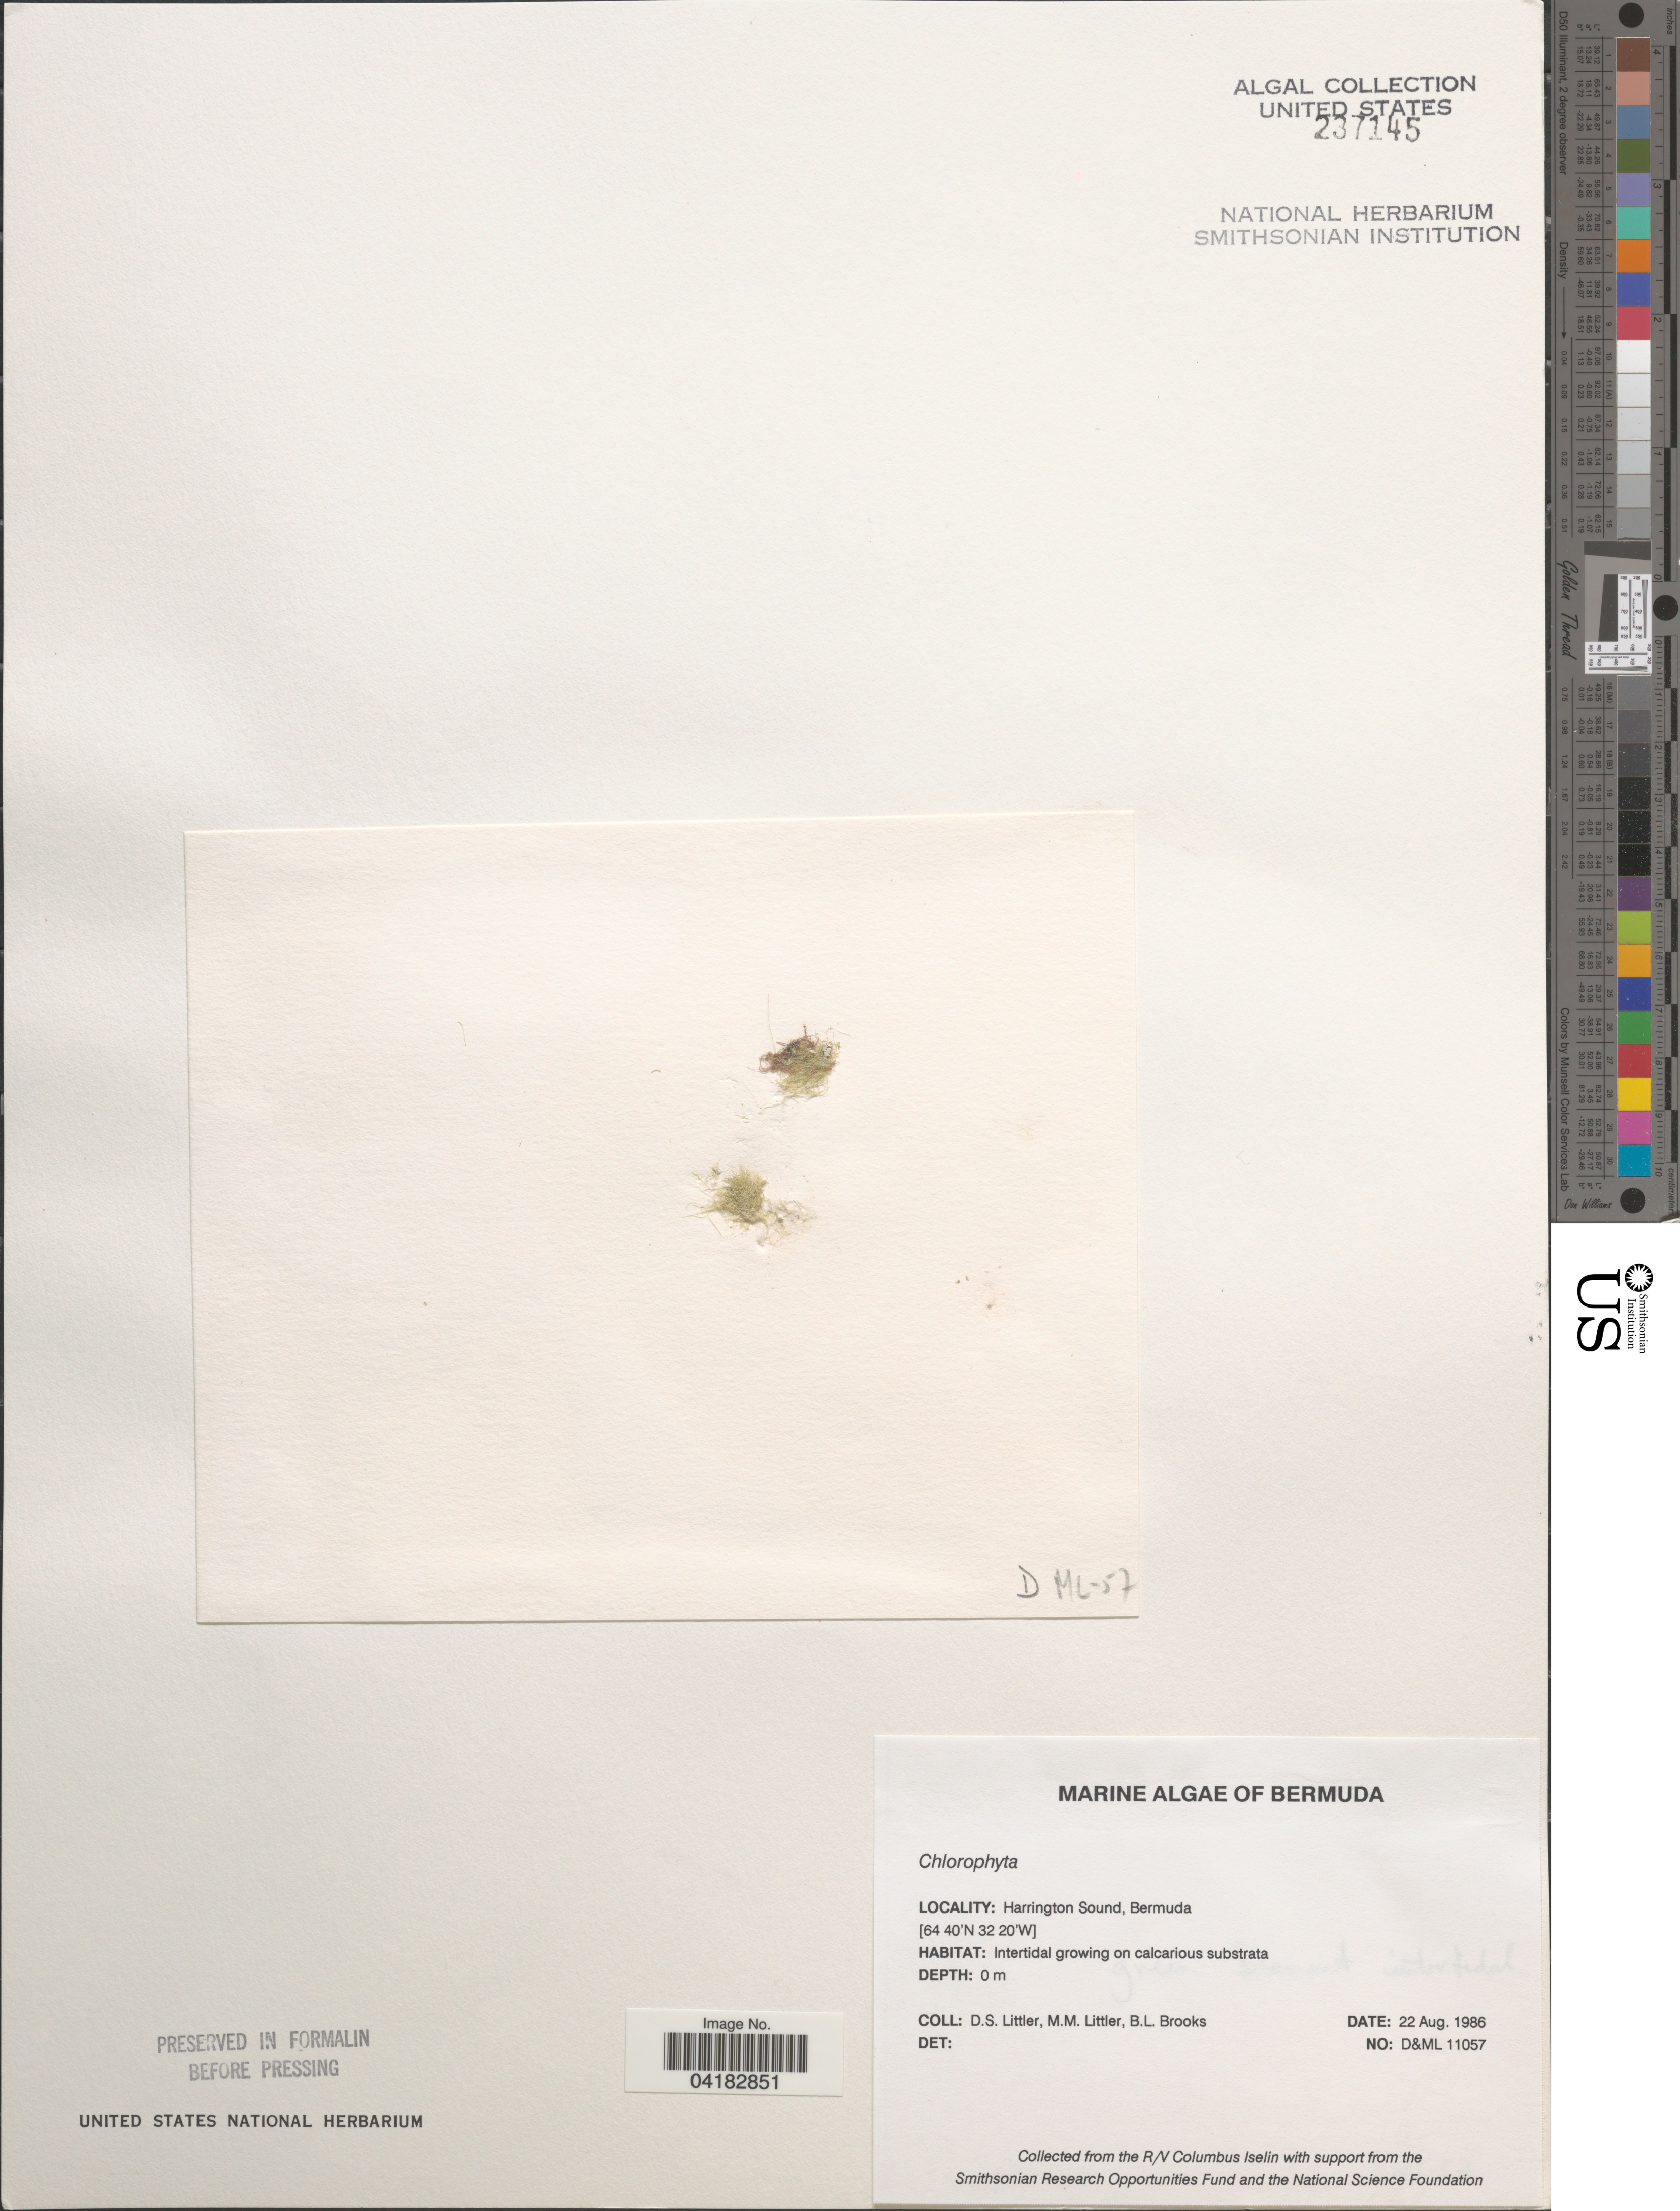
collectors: D. S. Littler & B. Brooks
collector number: D&ML11057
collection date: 1986-08-22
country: Bermuda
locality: Harrington Sound.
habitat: Intertidal growing on calcarious substrate.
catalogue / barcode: US 237145